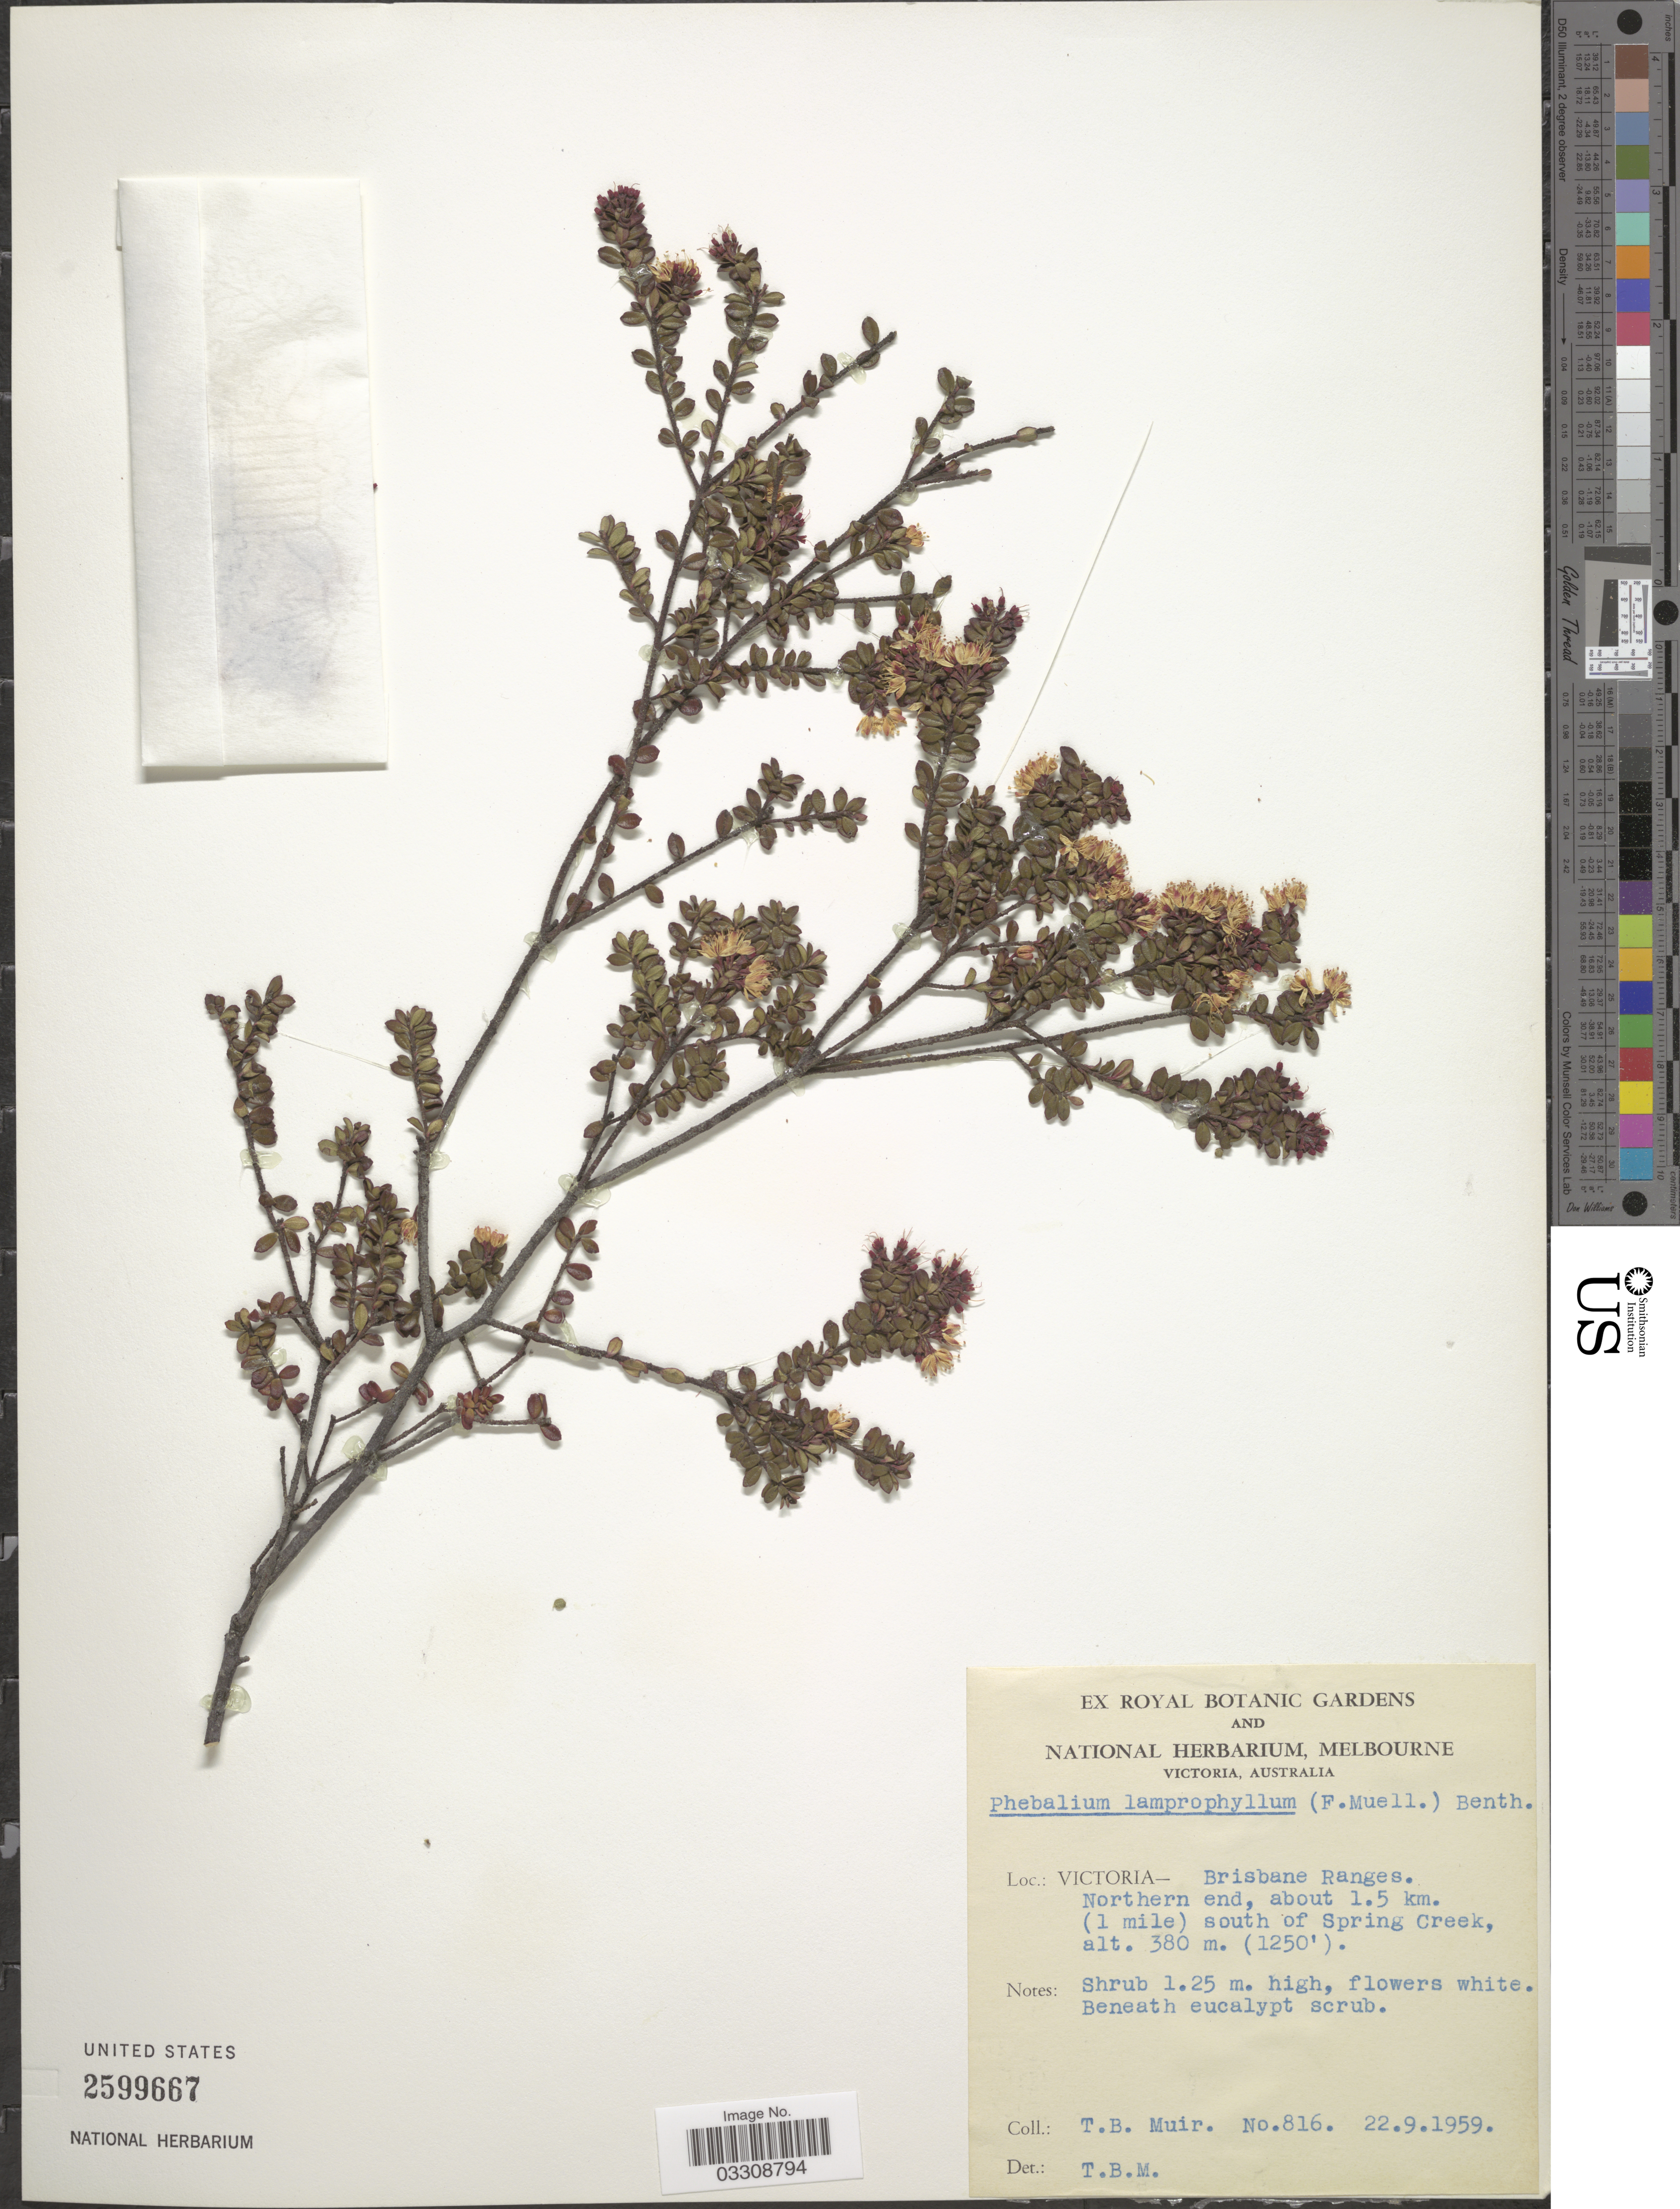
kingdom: Plantae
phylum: Tracheophyta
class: Magnoliopsida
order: Sapindales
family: Rutaceae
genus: Leionema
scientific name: Leionema lamprophyllum subsp. obovatum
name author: F.M. Anderson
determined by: Kodela, P. G.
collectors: T. Muir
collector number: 816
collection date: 1959-09-22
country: Australia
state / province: Victoria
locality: Victoria - Brisbane Ranges. Northern end, about 1.5 km. (1 mile) south of Spring Creek.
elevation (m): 380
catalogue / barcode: US 2599667